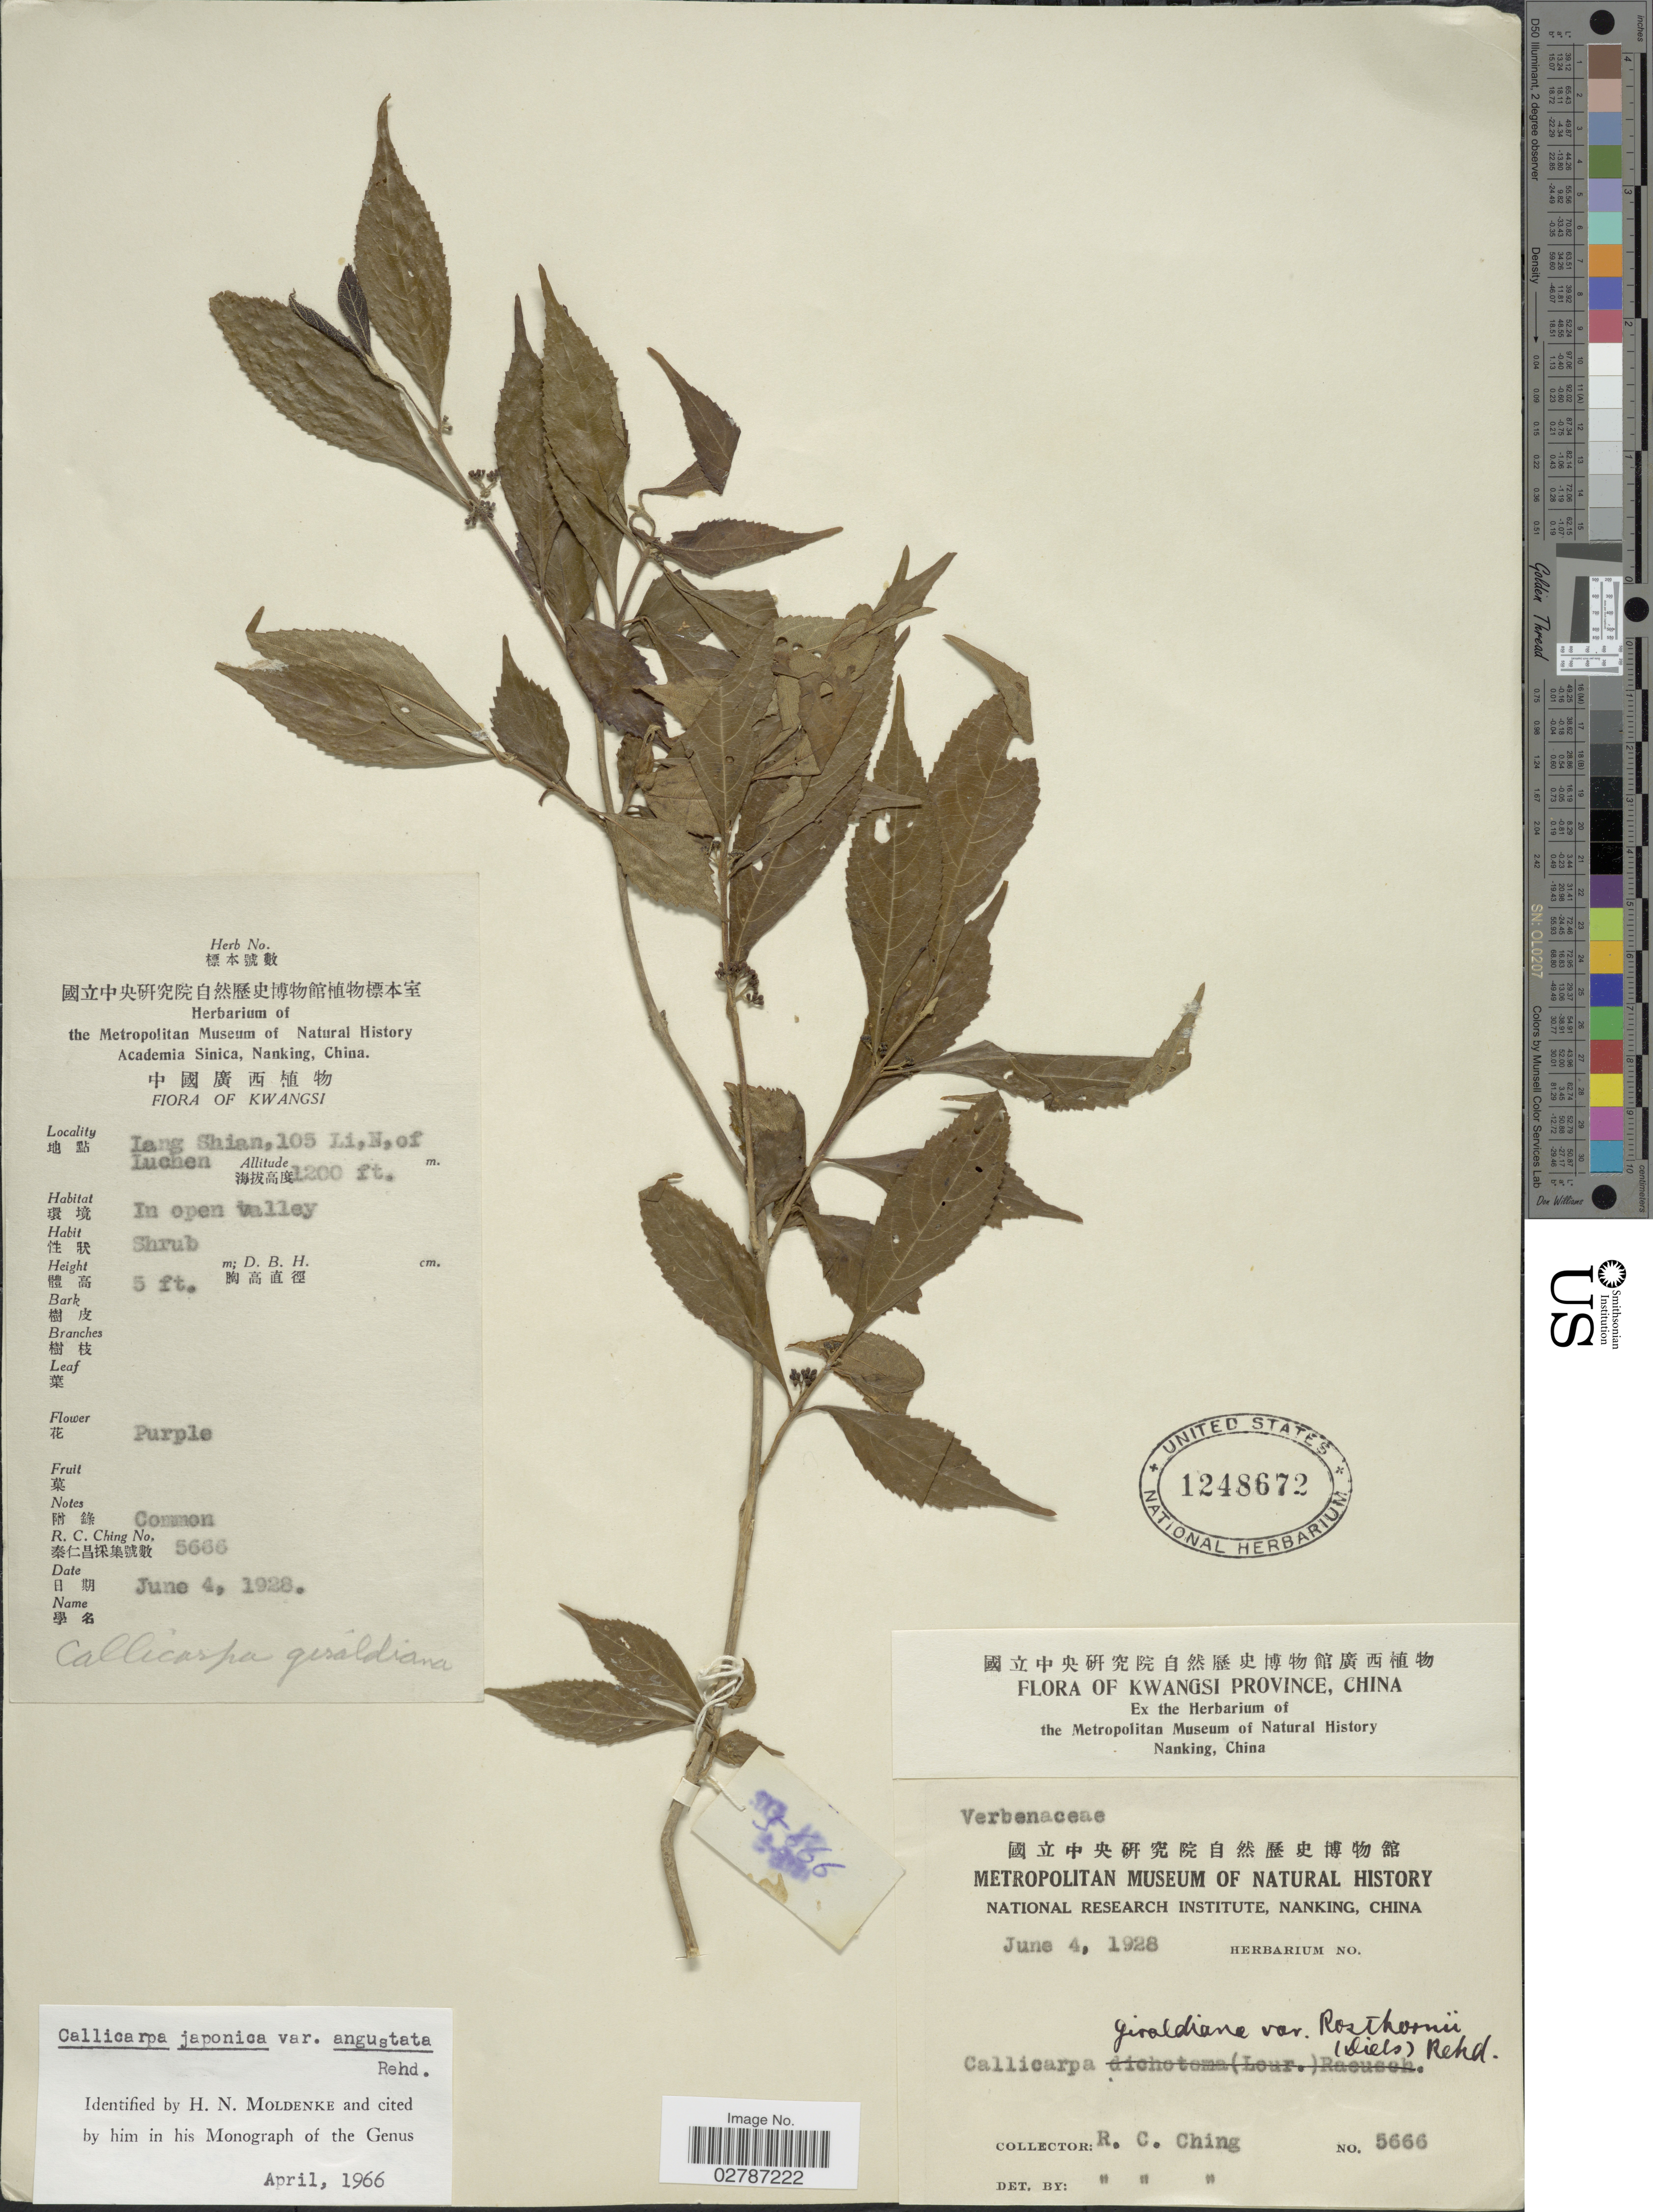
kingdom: Plantae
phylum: Tracheophyta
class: Magnoliopsida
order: Lamiales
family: Lamiaceae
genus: Callicarpa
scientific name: Callicarpa japonica var. angustata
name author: Rehder in Sarg.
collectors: R. C. Ching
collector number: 5666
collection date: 1928-06-04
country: China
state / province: Guangxi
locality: Kwangsi Province. Lang Shian, 105 Li, N, of Luchen.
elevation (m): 366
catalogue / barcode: US 1248672